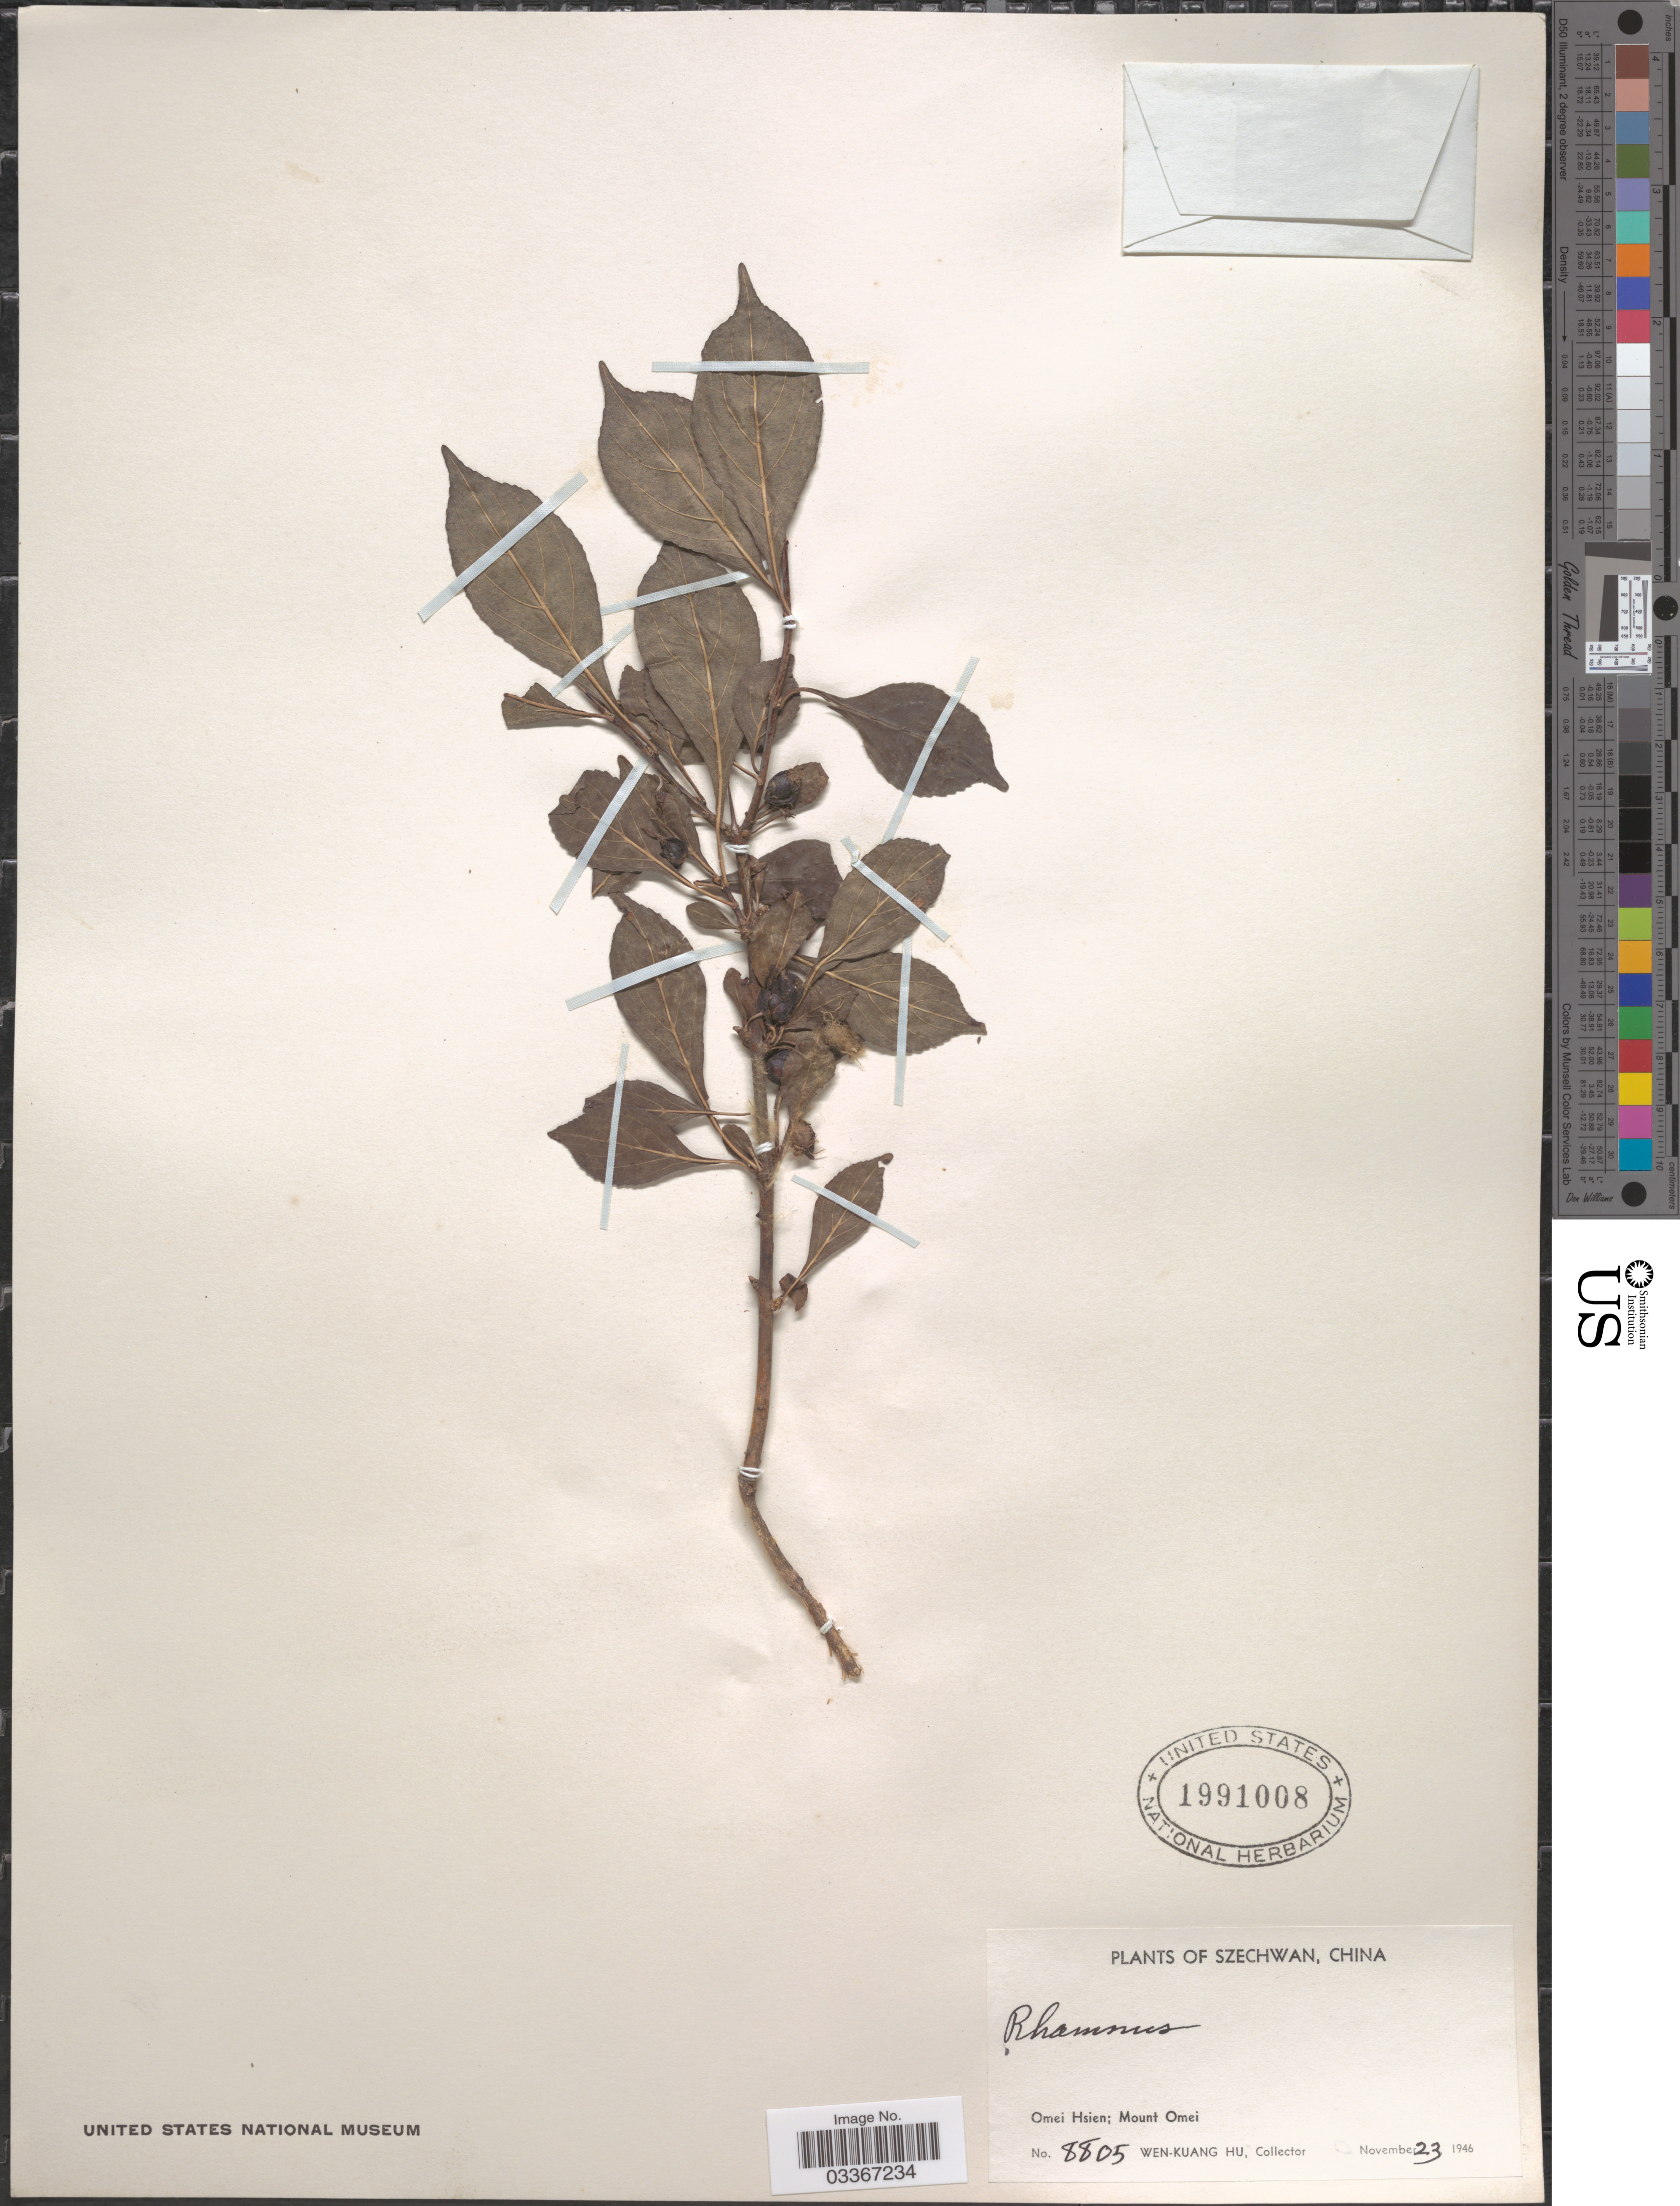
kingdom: Plantae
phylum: Tracheophyta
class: Magnoliopsida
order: Rosales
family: Rhamnaceae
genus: Rhamnus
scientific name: Rhamnus sp.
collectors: W. K. Hu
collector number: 8805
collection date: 1946-11-23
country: China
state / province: Sichuan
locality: Szechwan. Omei Hsien; Mount Omei.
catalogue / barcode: US 1991008